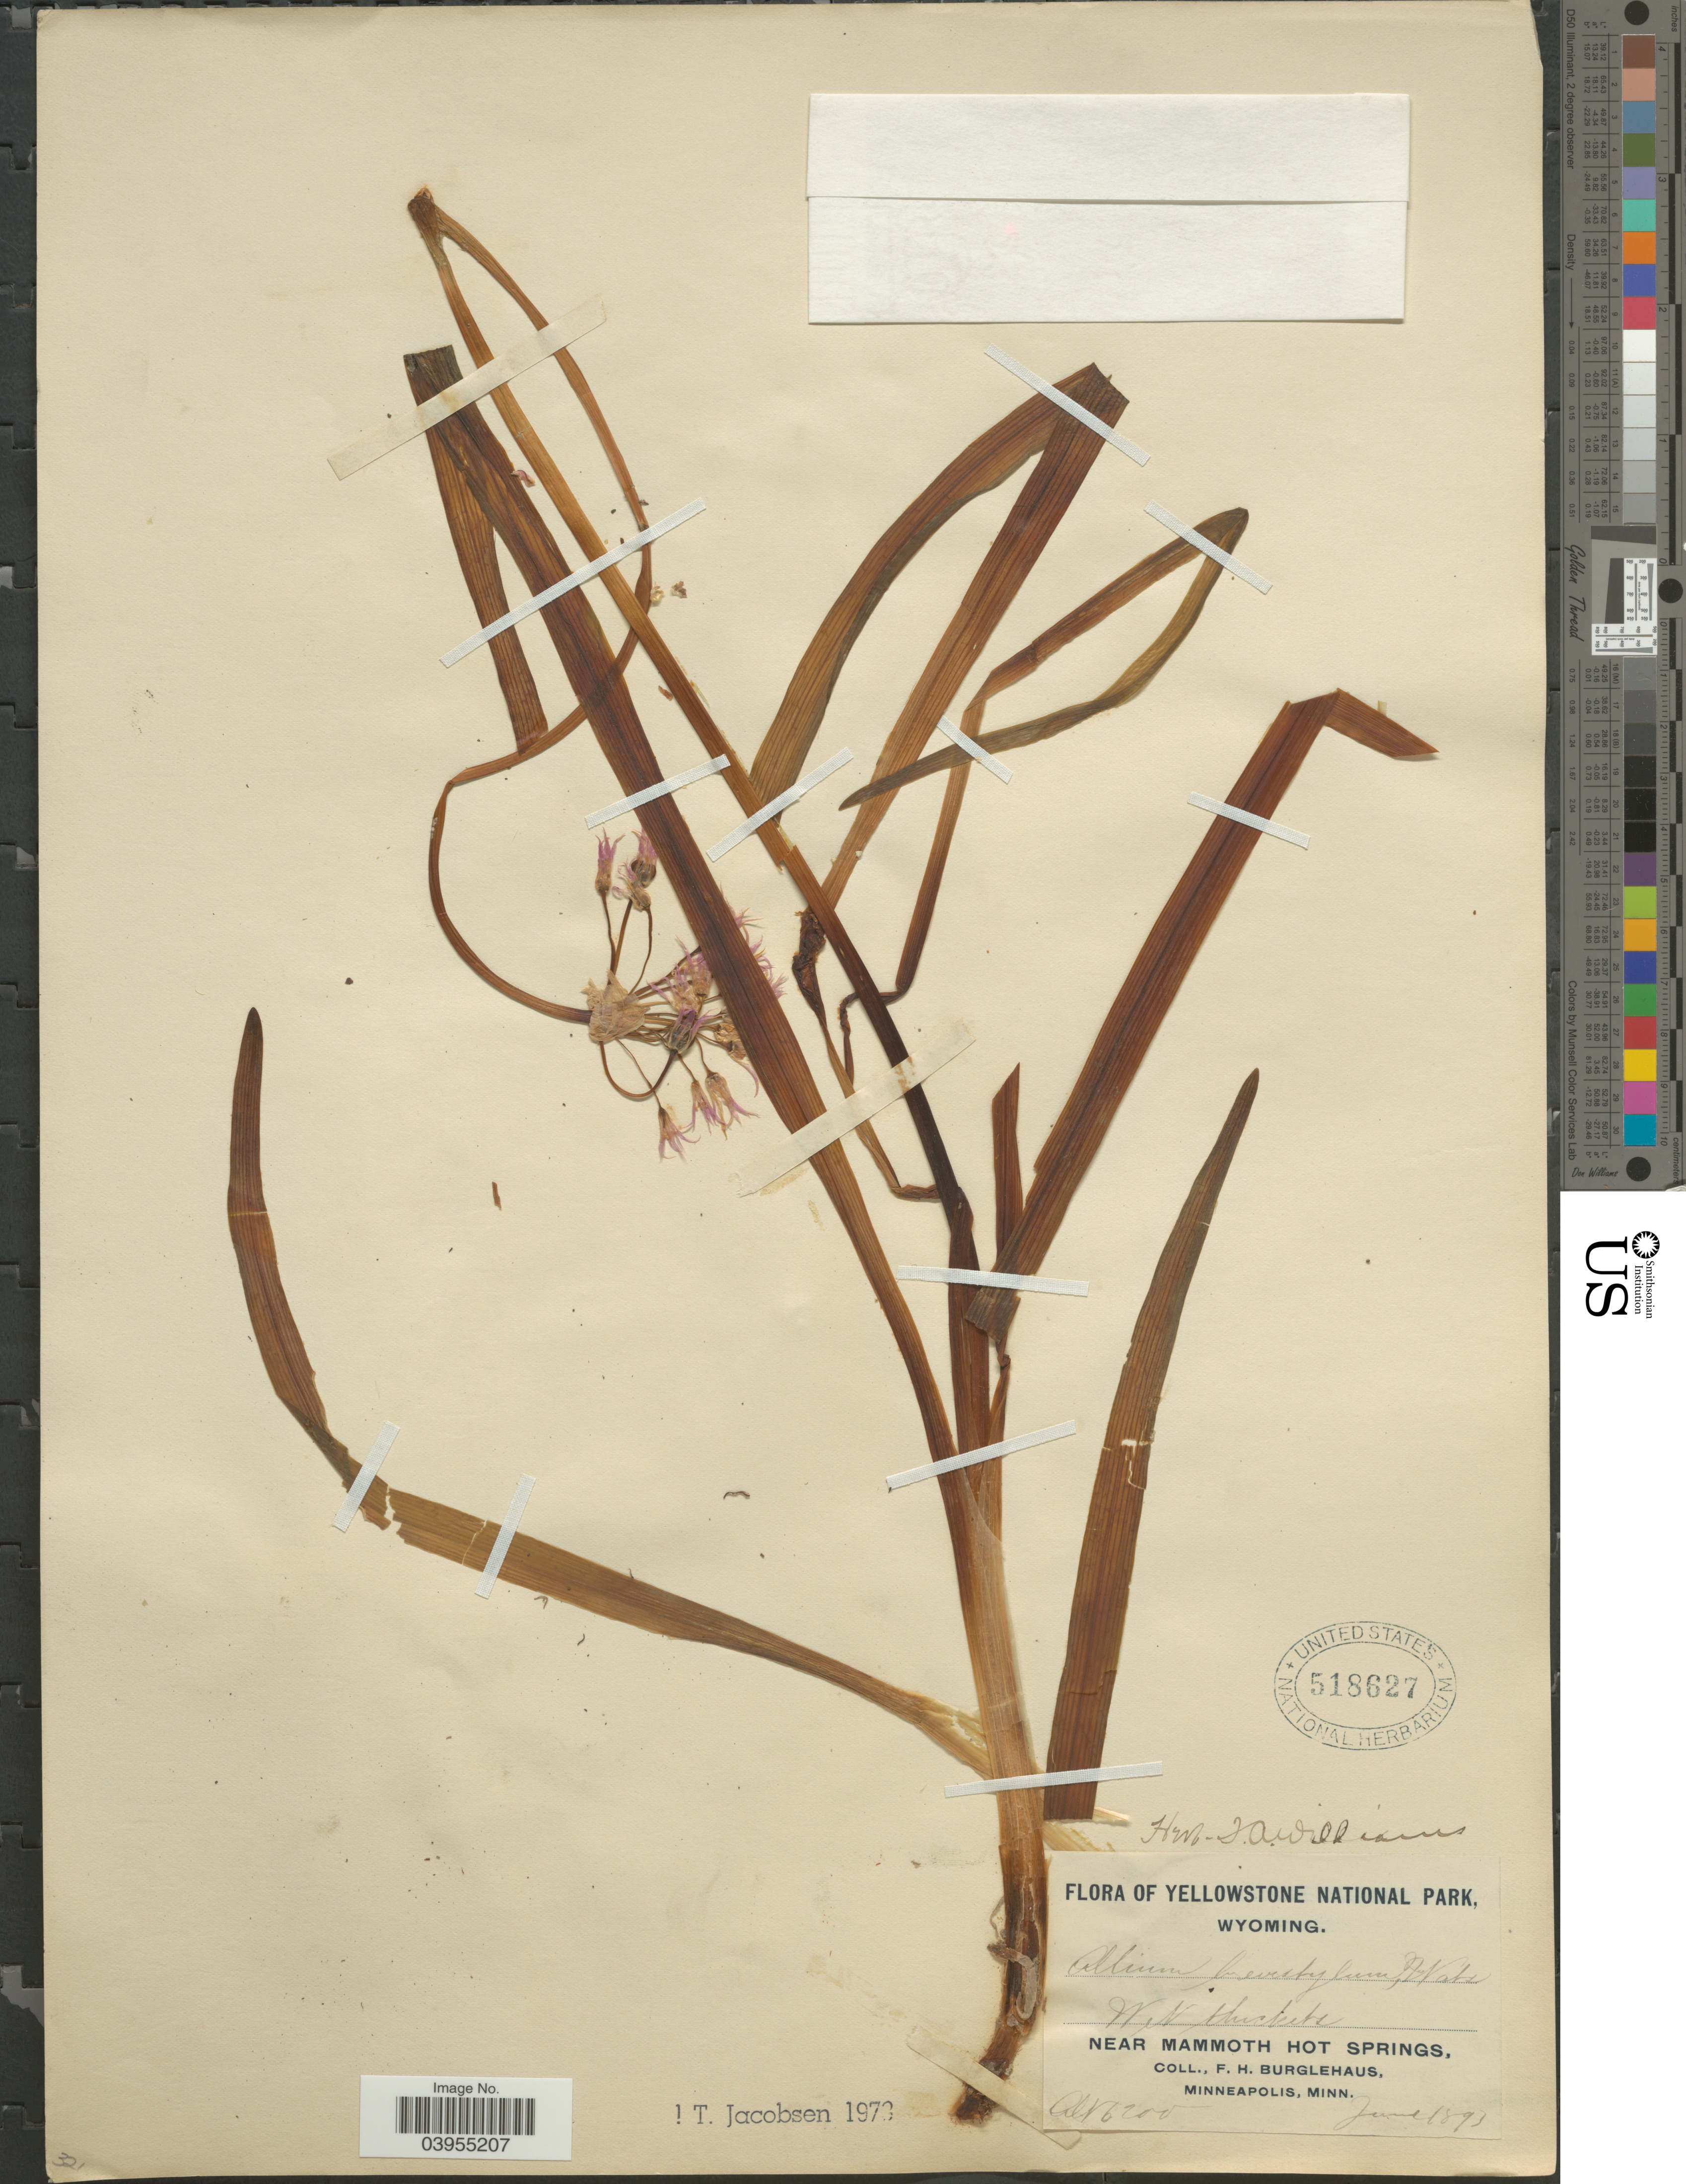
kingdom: Plantae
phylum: Tracheophyta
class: Liliopsida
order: Asparagales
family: Amaryllidaceae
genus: Allium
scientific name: Allium brevistylum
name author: S. Watson in C. King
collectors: F. Burglehaus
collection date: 1893-06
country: United States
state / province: Wyoming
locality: Yellowstone National Park. Near Mammoth Hot Springs.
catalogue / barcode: US 518627